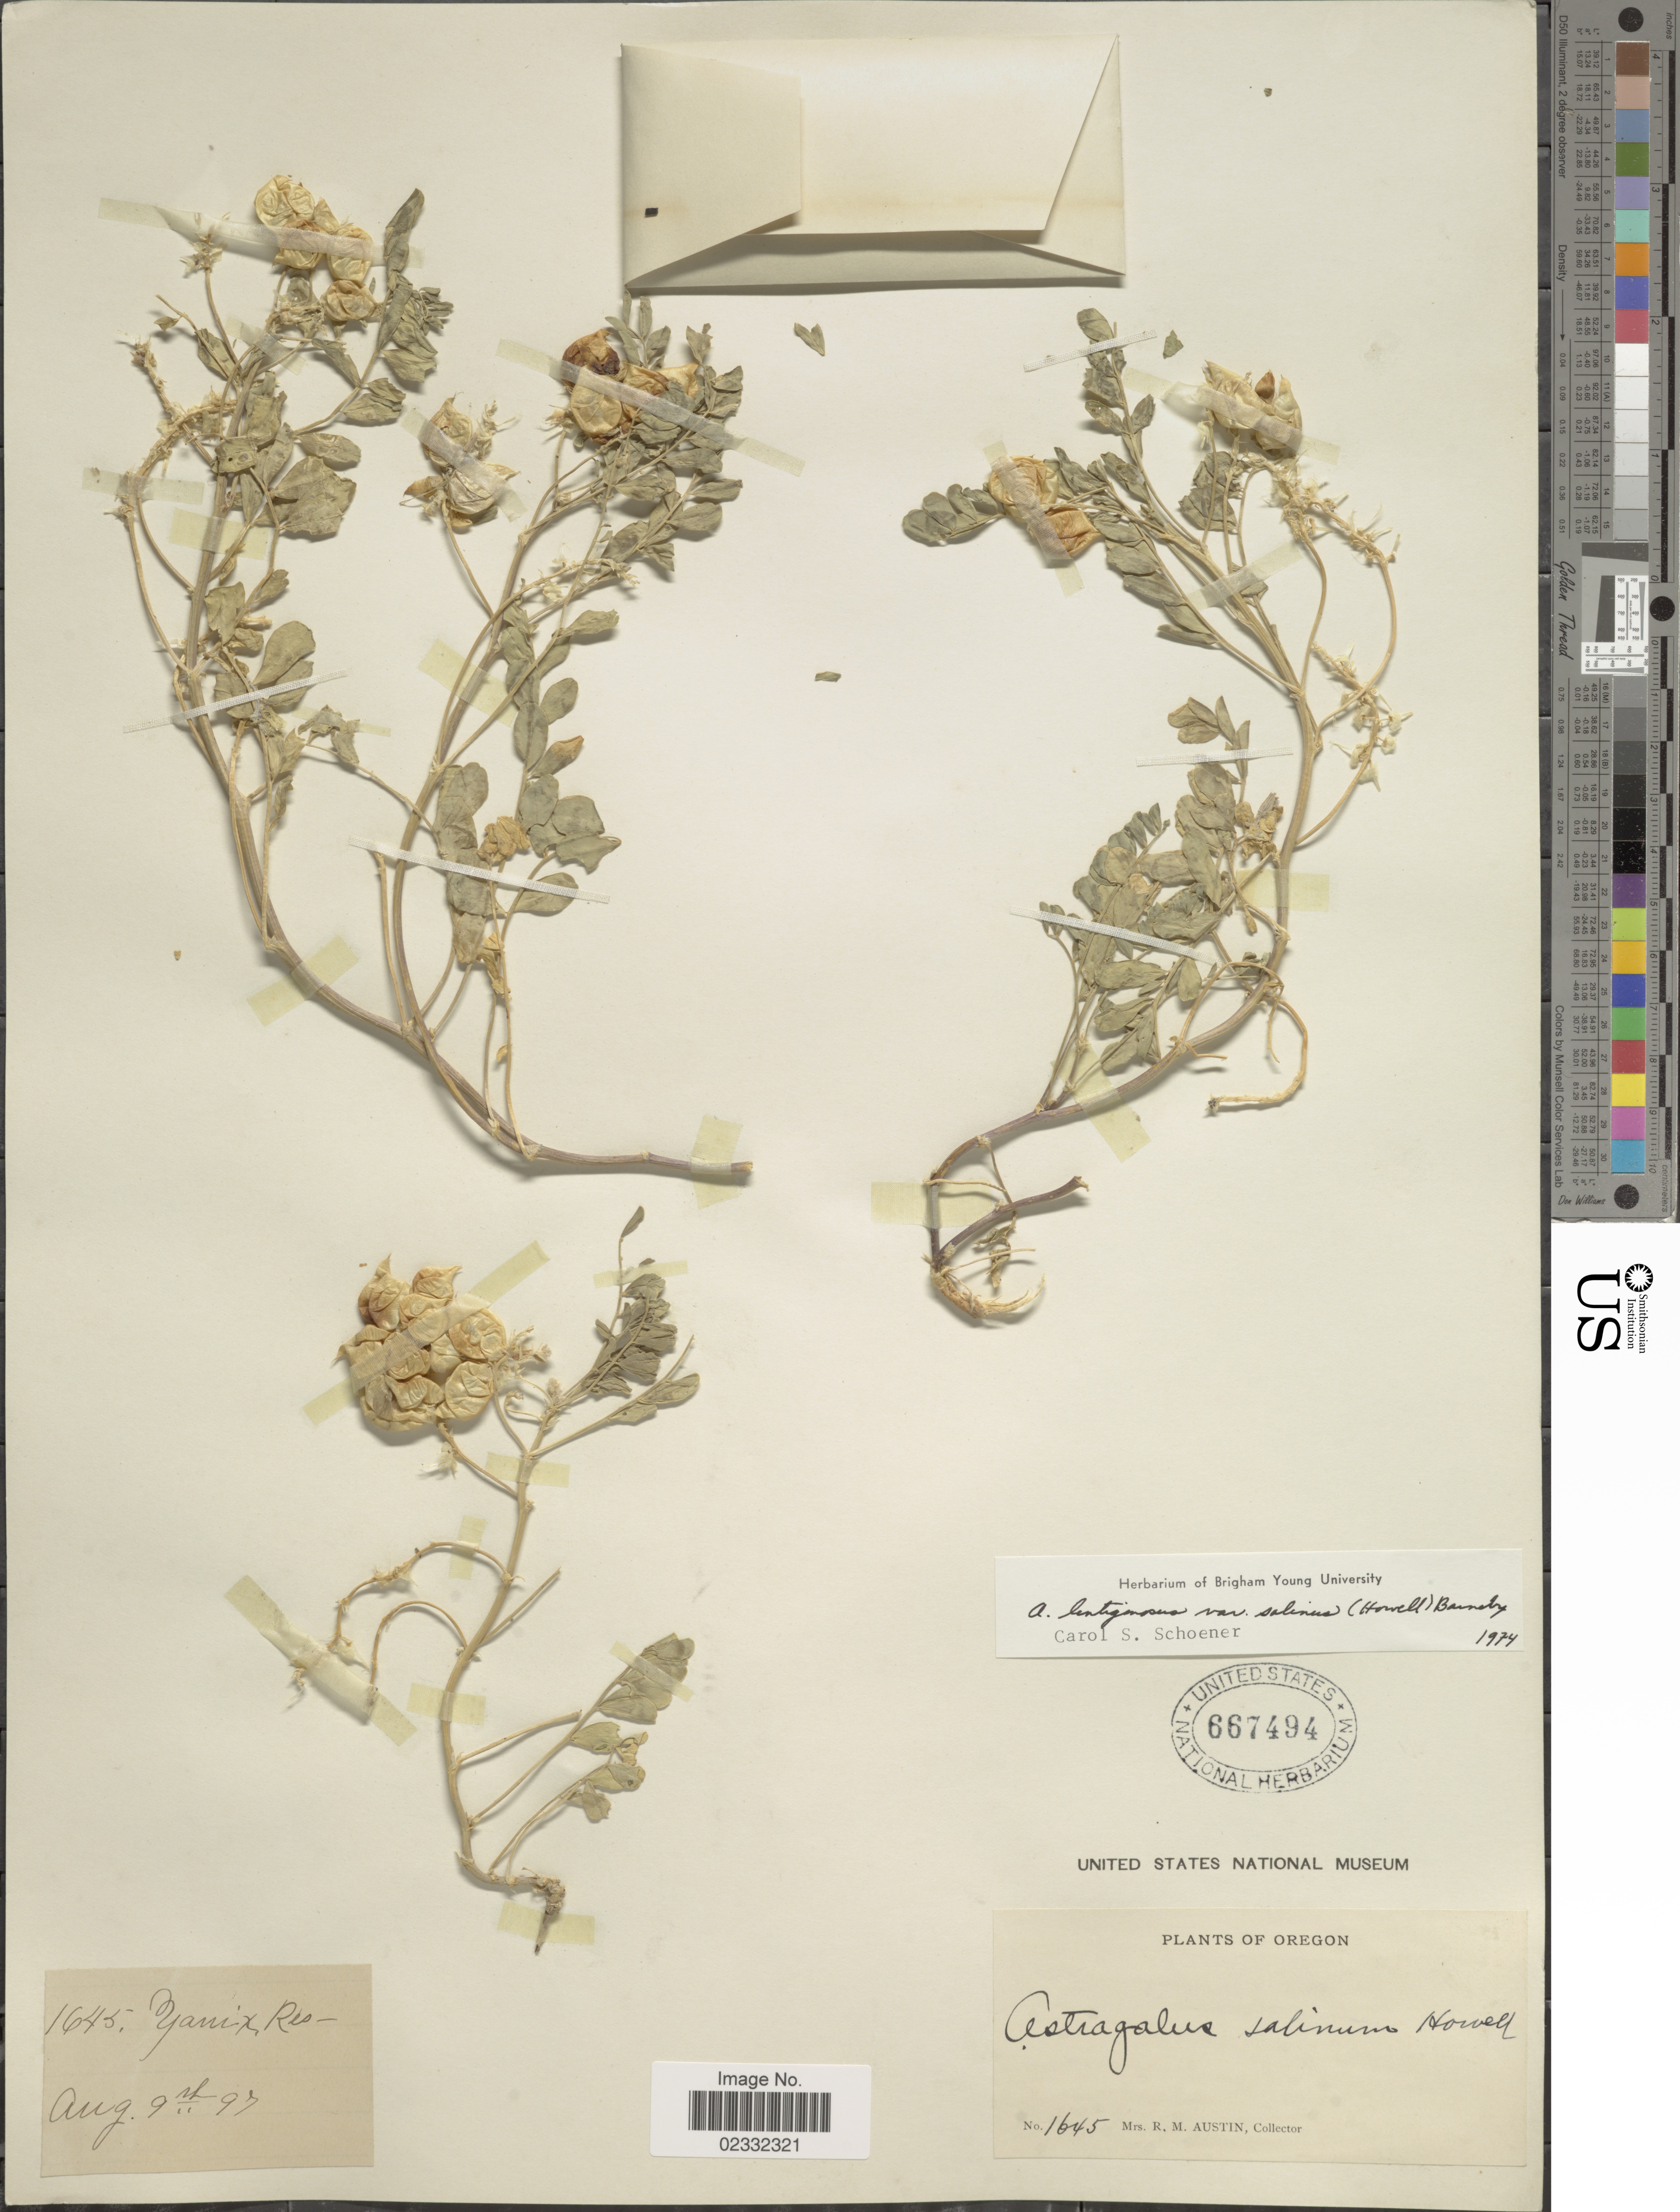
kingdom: Plantae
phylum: Tracheophyta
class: Magnoliopsida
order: Fabales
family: Fabaceae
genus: Astragalus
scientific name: Astragalus lentiginosus var. salinus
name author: (Howell) Barneby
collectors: R. Austin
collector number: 1645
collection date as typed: Transcribed d/m/y: 9/8/97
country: United States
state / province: Oregon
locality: Oregon, Yanix Res.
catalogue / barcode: US 667494